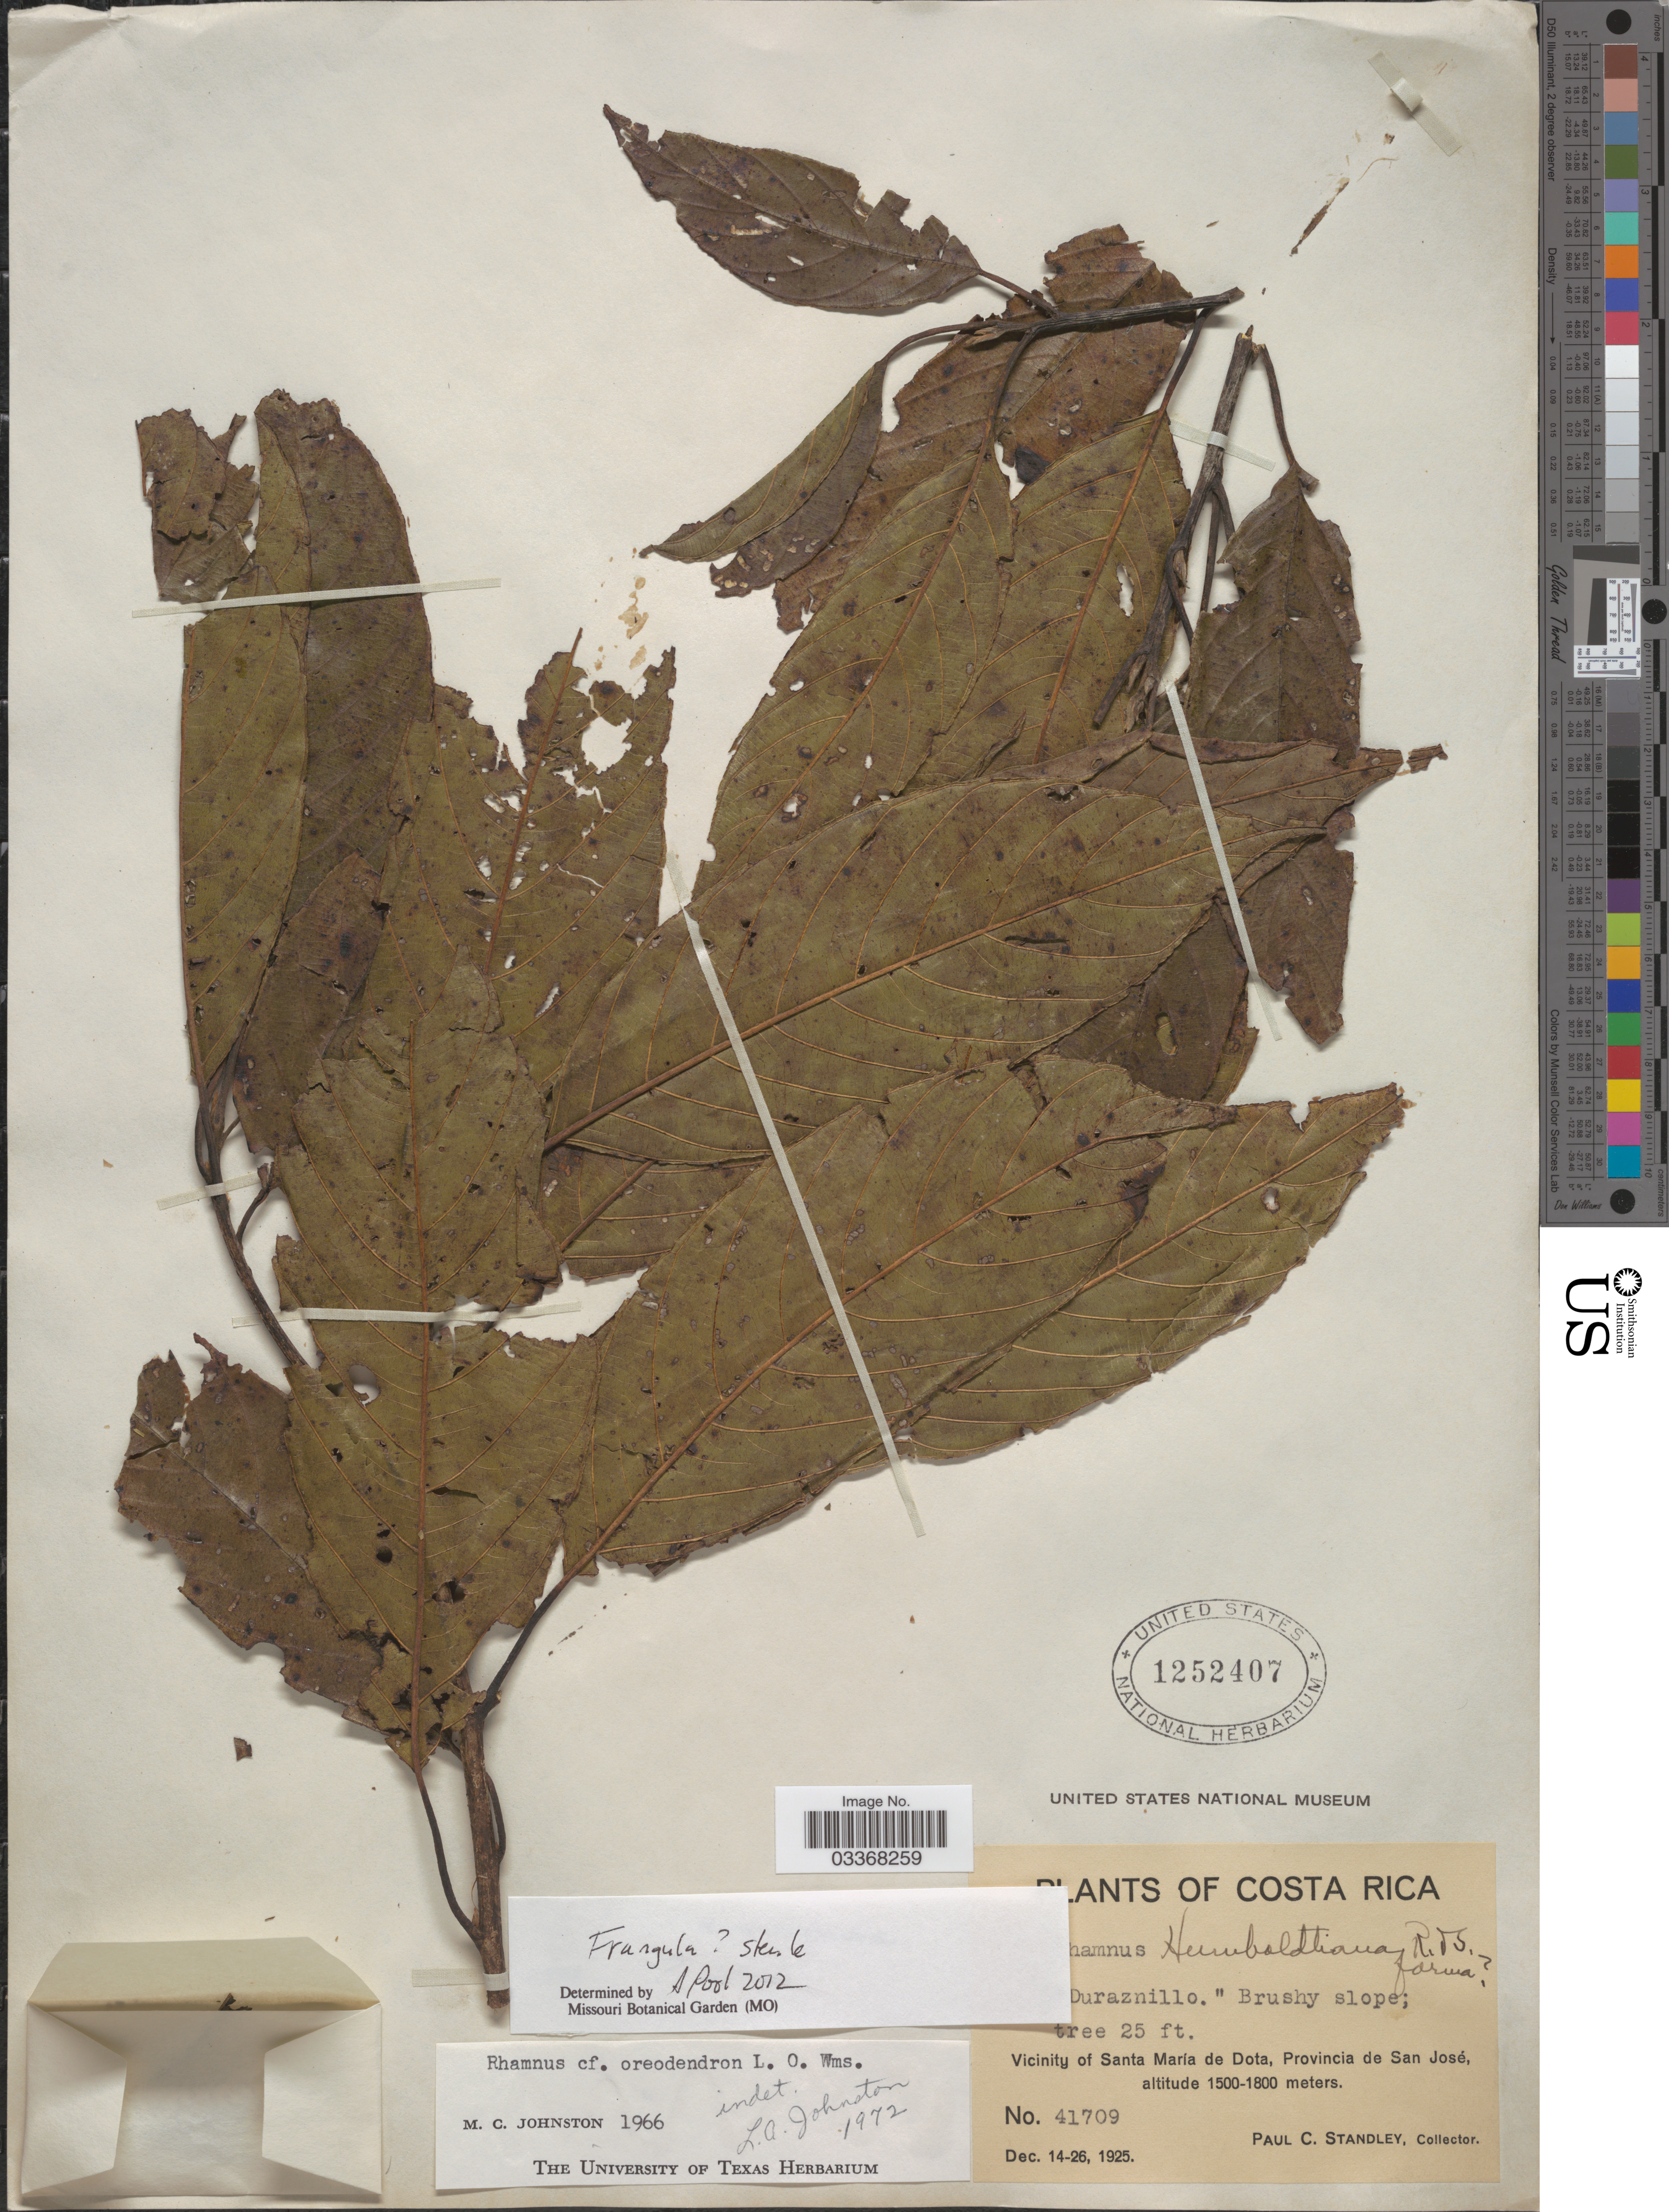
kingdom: Plantae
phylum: Tracheophyta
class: Magnoliopsida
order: Rosales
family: Rhamnaceae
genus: Frangula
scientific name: Frangula sp.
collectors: P. C. Standley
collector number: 41709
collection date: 1925-12-14/1925-12-26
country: Costa Rica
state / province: San José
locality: Vicinity of Santa María de Dota.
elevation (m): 1500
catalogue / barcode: US 1252407